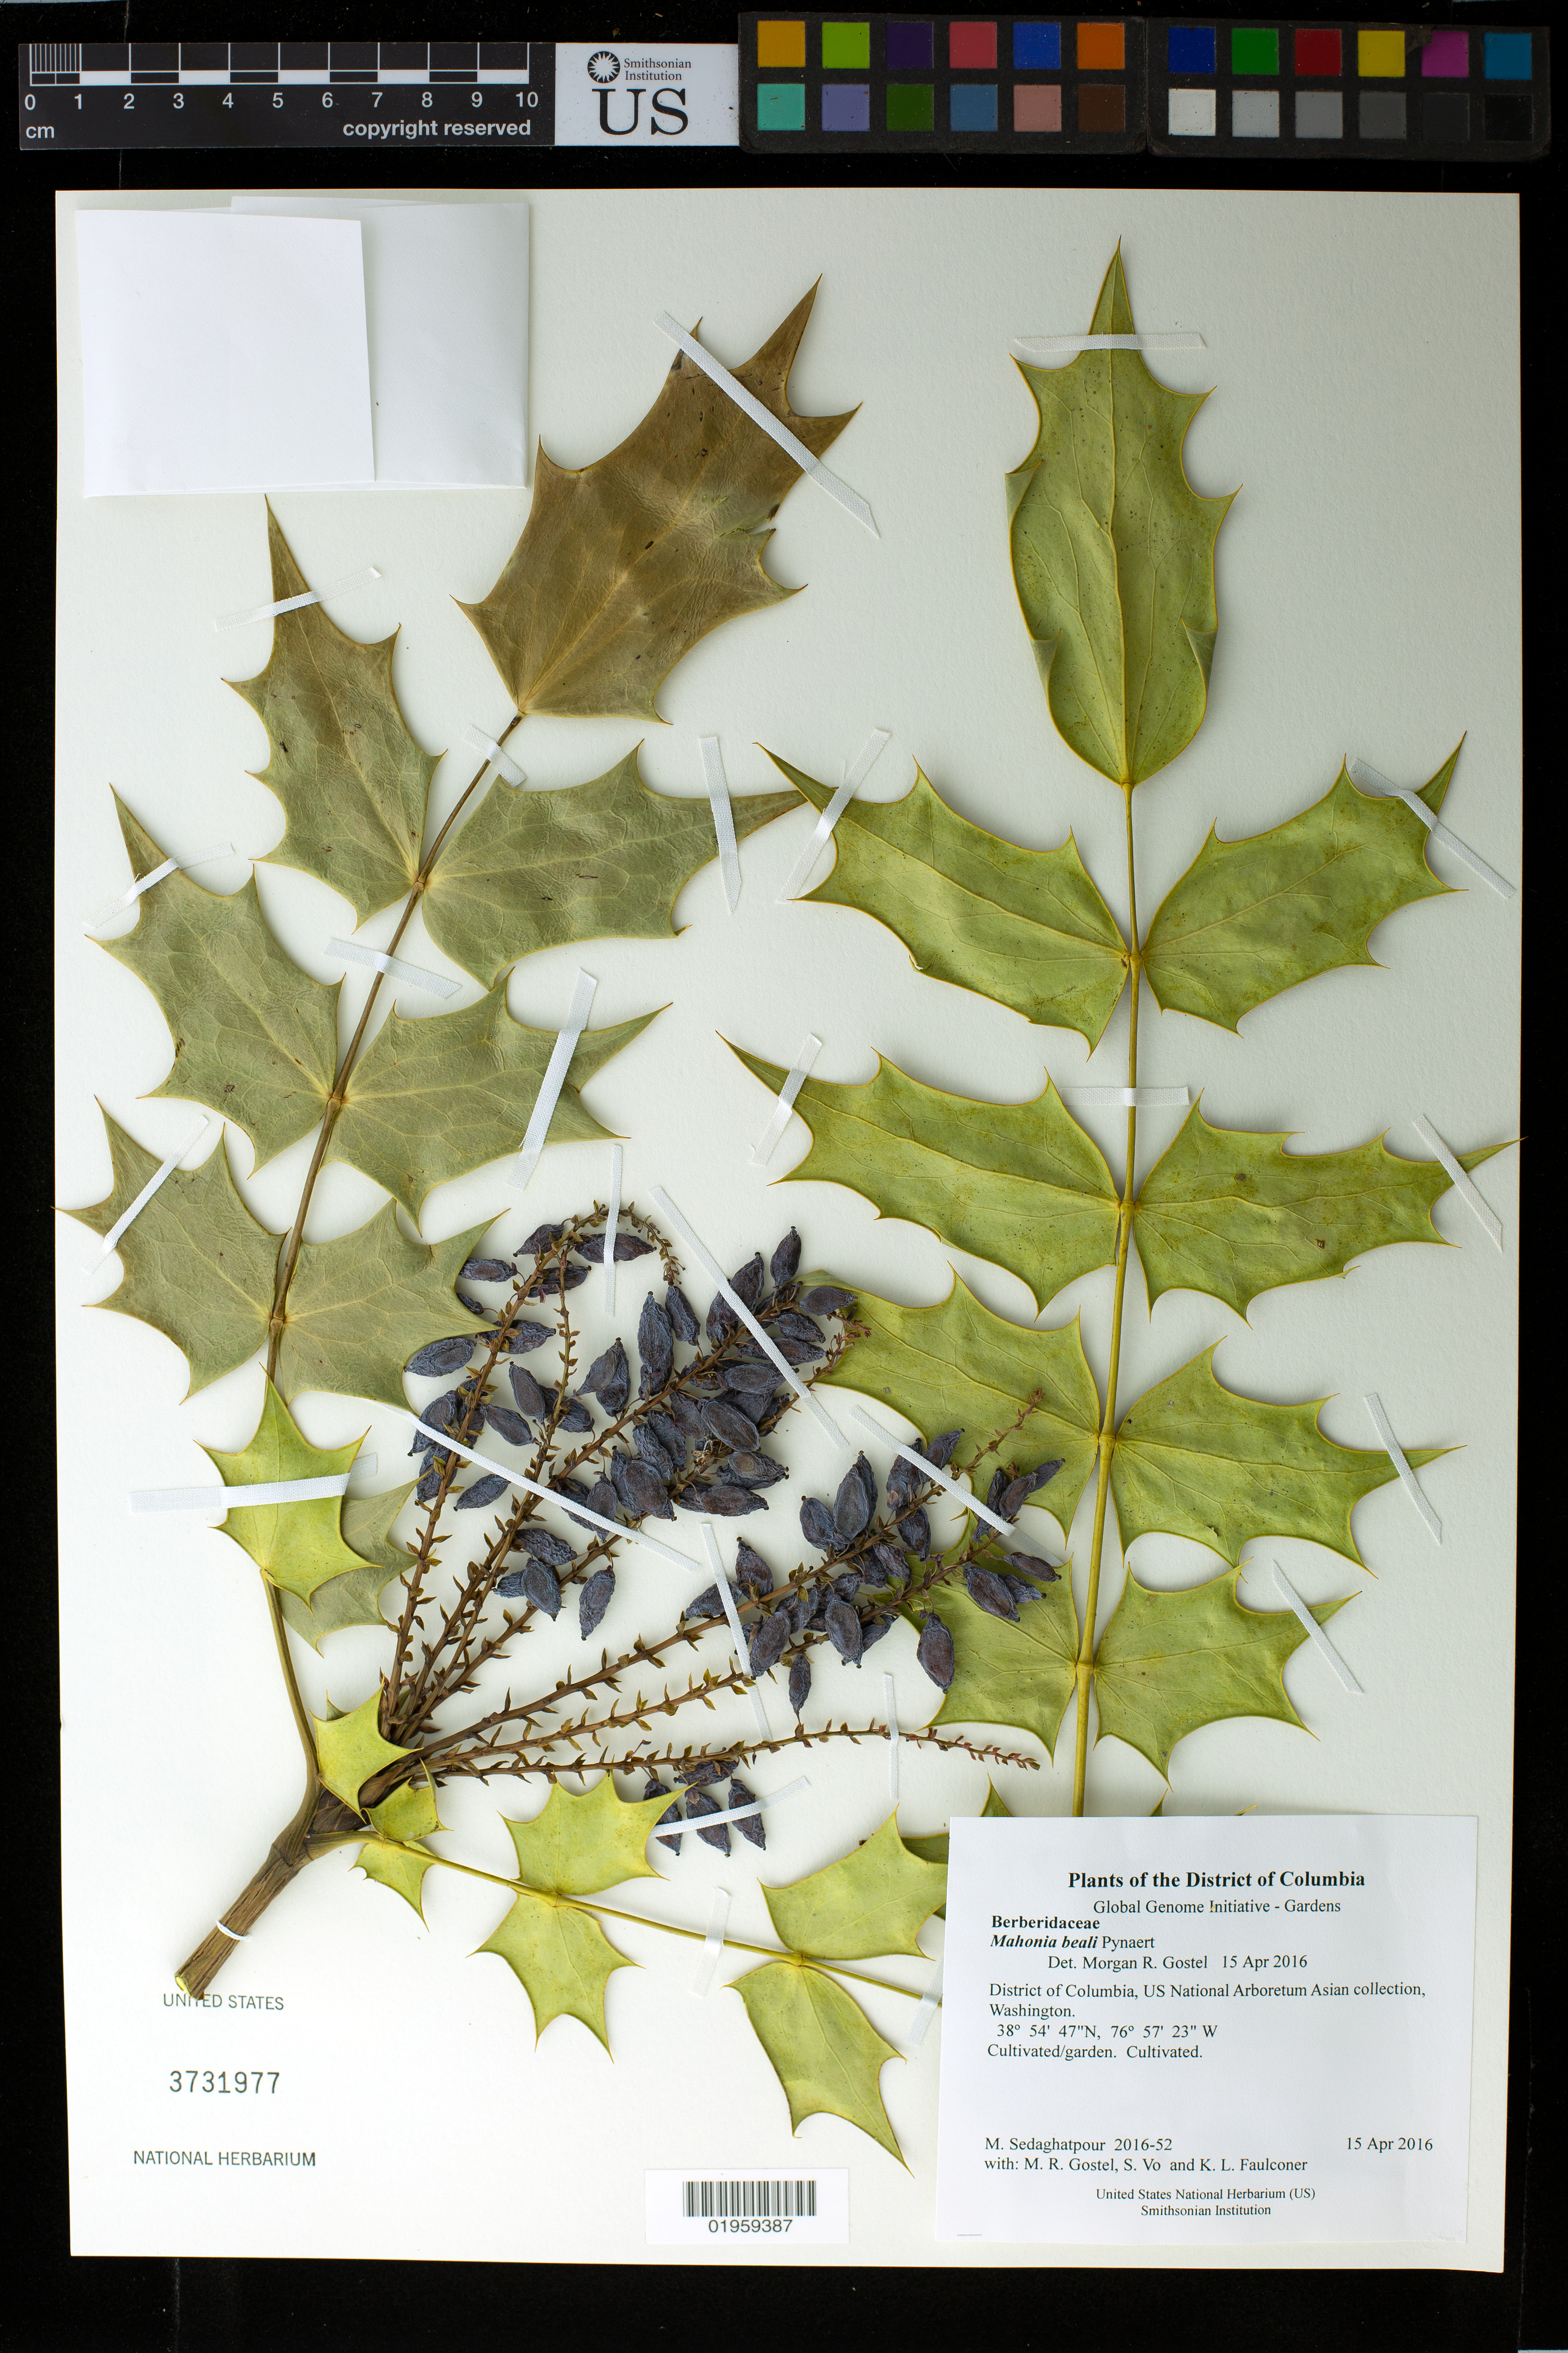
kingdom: Plantae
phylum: Tracheophyta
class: Magnoliopsida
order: Ranunculales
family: Berberidaceae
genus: Mahonia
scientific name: Mahonia bealei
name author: (Fortune) Carrière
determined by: Gostel, Morgan R., (BRIT), Botanical Research Institute of Texas (UNITED STATES)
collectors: M. Sedaghatpour, M. R. Gostel, S. Vo & K. L. Faulconer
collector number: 2016-52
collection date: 2016-04-15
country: United States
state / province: District of Columbia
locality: US National Arboretum Asian collection, Washington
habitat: Cultivated/garden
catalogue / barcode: US 3731977